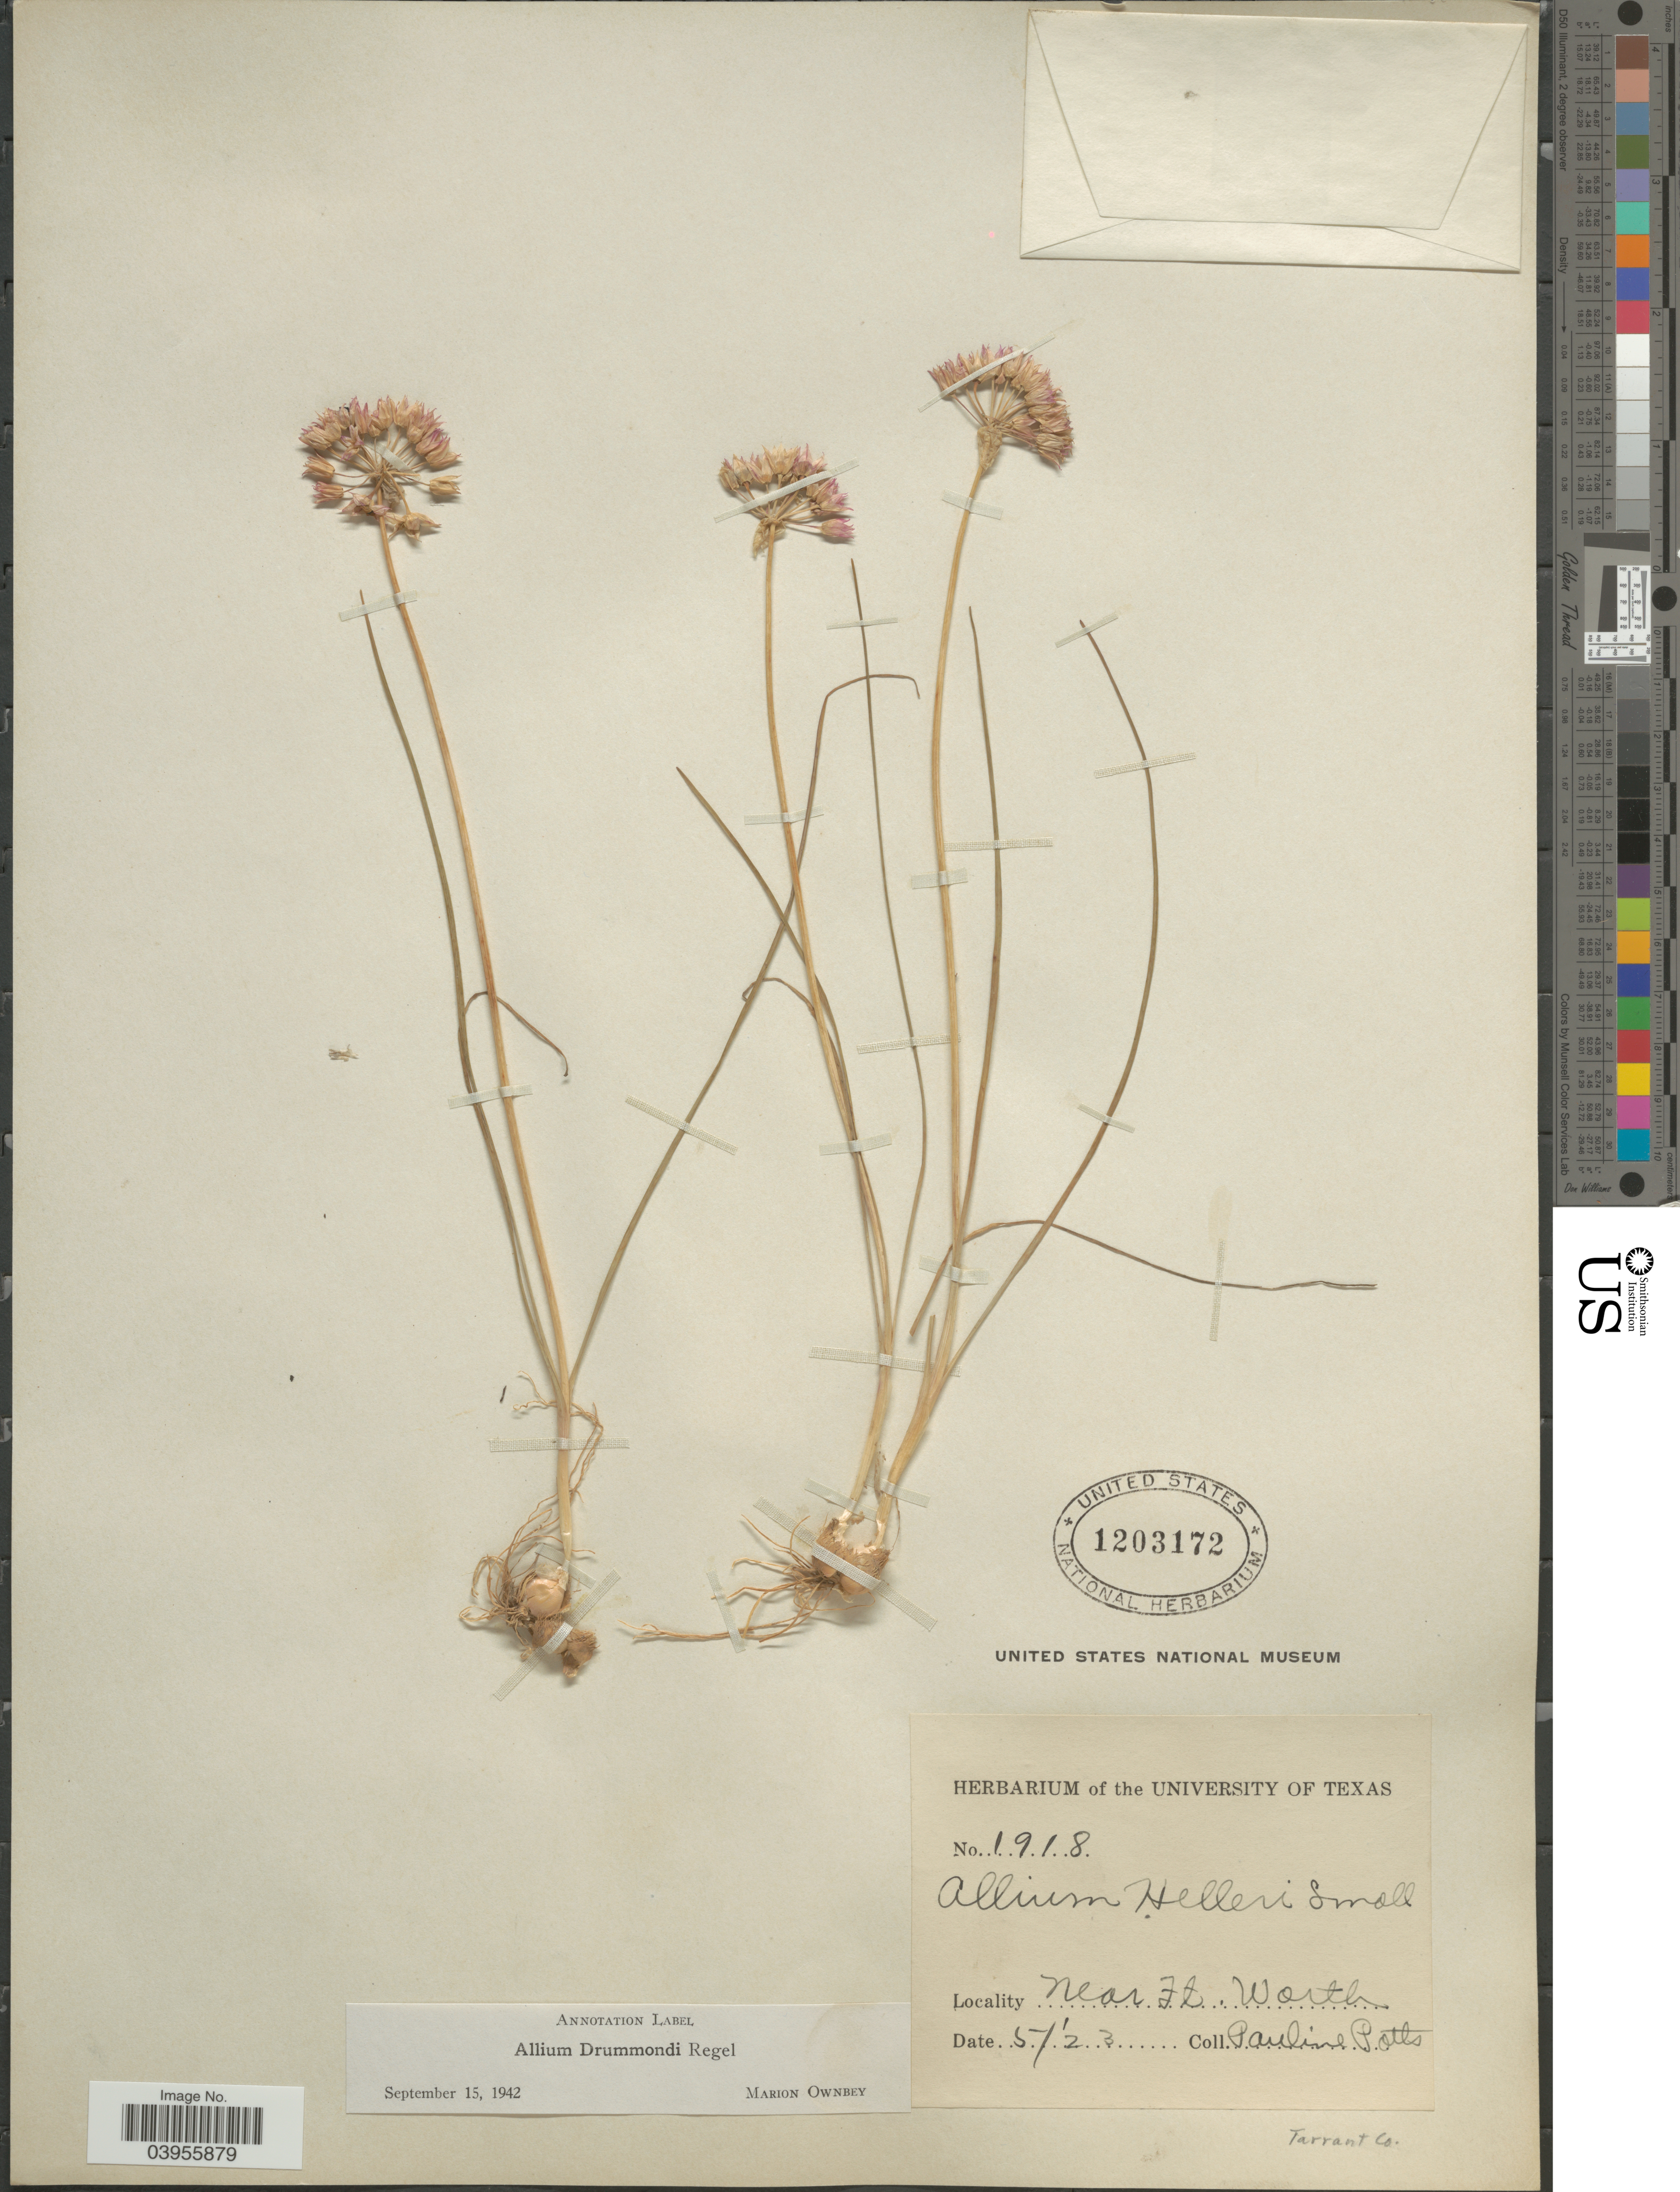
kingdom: Plantae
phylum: Tracheophyta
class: Liliopsida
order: Asparagales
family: Amaryllidaceae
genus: Allium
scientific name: Allium drummondii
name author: Regel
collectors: P. Potts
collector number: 1918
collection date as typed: Transcribed d/m/y: /5/23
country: United States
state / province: Texas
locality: Near Ft. Worth. Tarrant Co.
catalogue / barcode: US 1203172